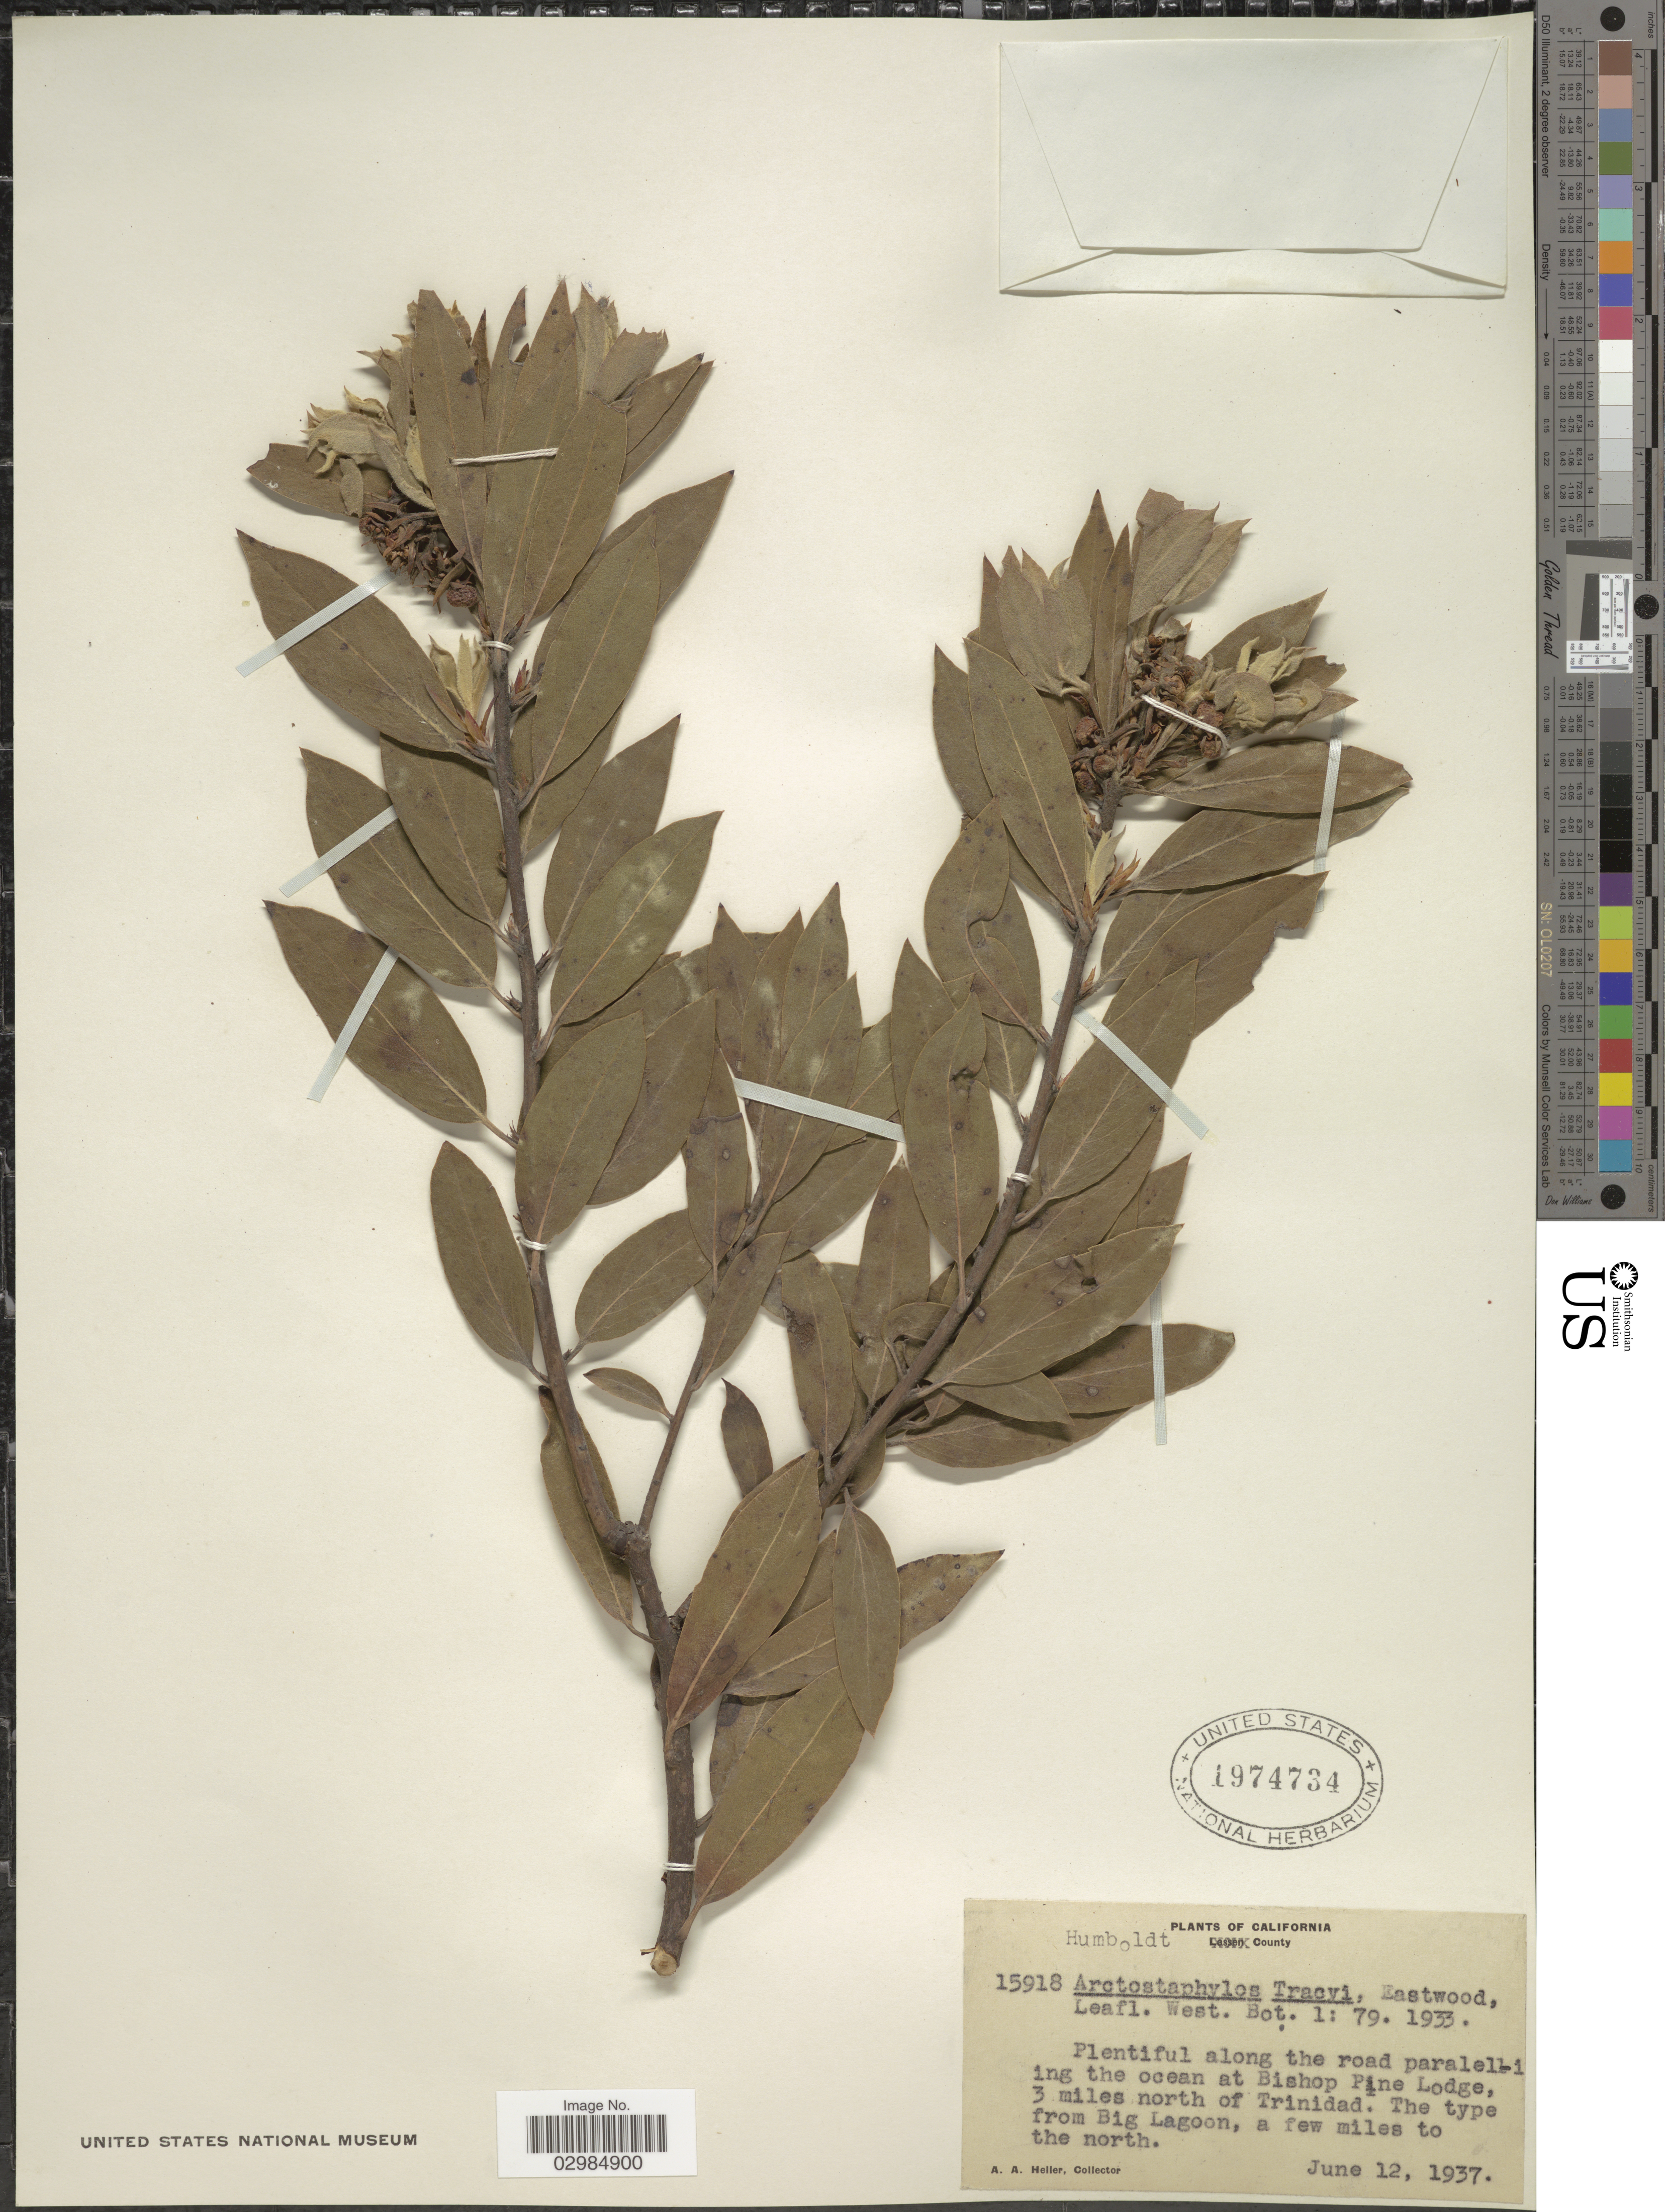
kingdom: Plantae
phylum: Tracheophyta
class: Magnoliopsida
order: Ericales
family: Ericaceae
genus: Arctostaphylos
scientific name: Arctostaphylos tracyi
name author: Eastw.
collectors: A. A. Heller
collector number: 15918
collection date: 1937-06-12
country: United States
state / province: California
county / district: Humboldt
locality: Humboldt County. Plentiful along the road paralleling the ocean at Bishop Pine Lodge, 3 miles north of Trinidad. The Type from Big Lagoon, a few miles to the north.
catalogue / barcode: US 1974734